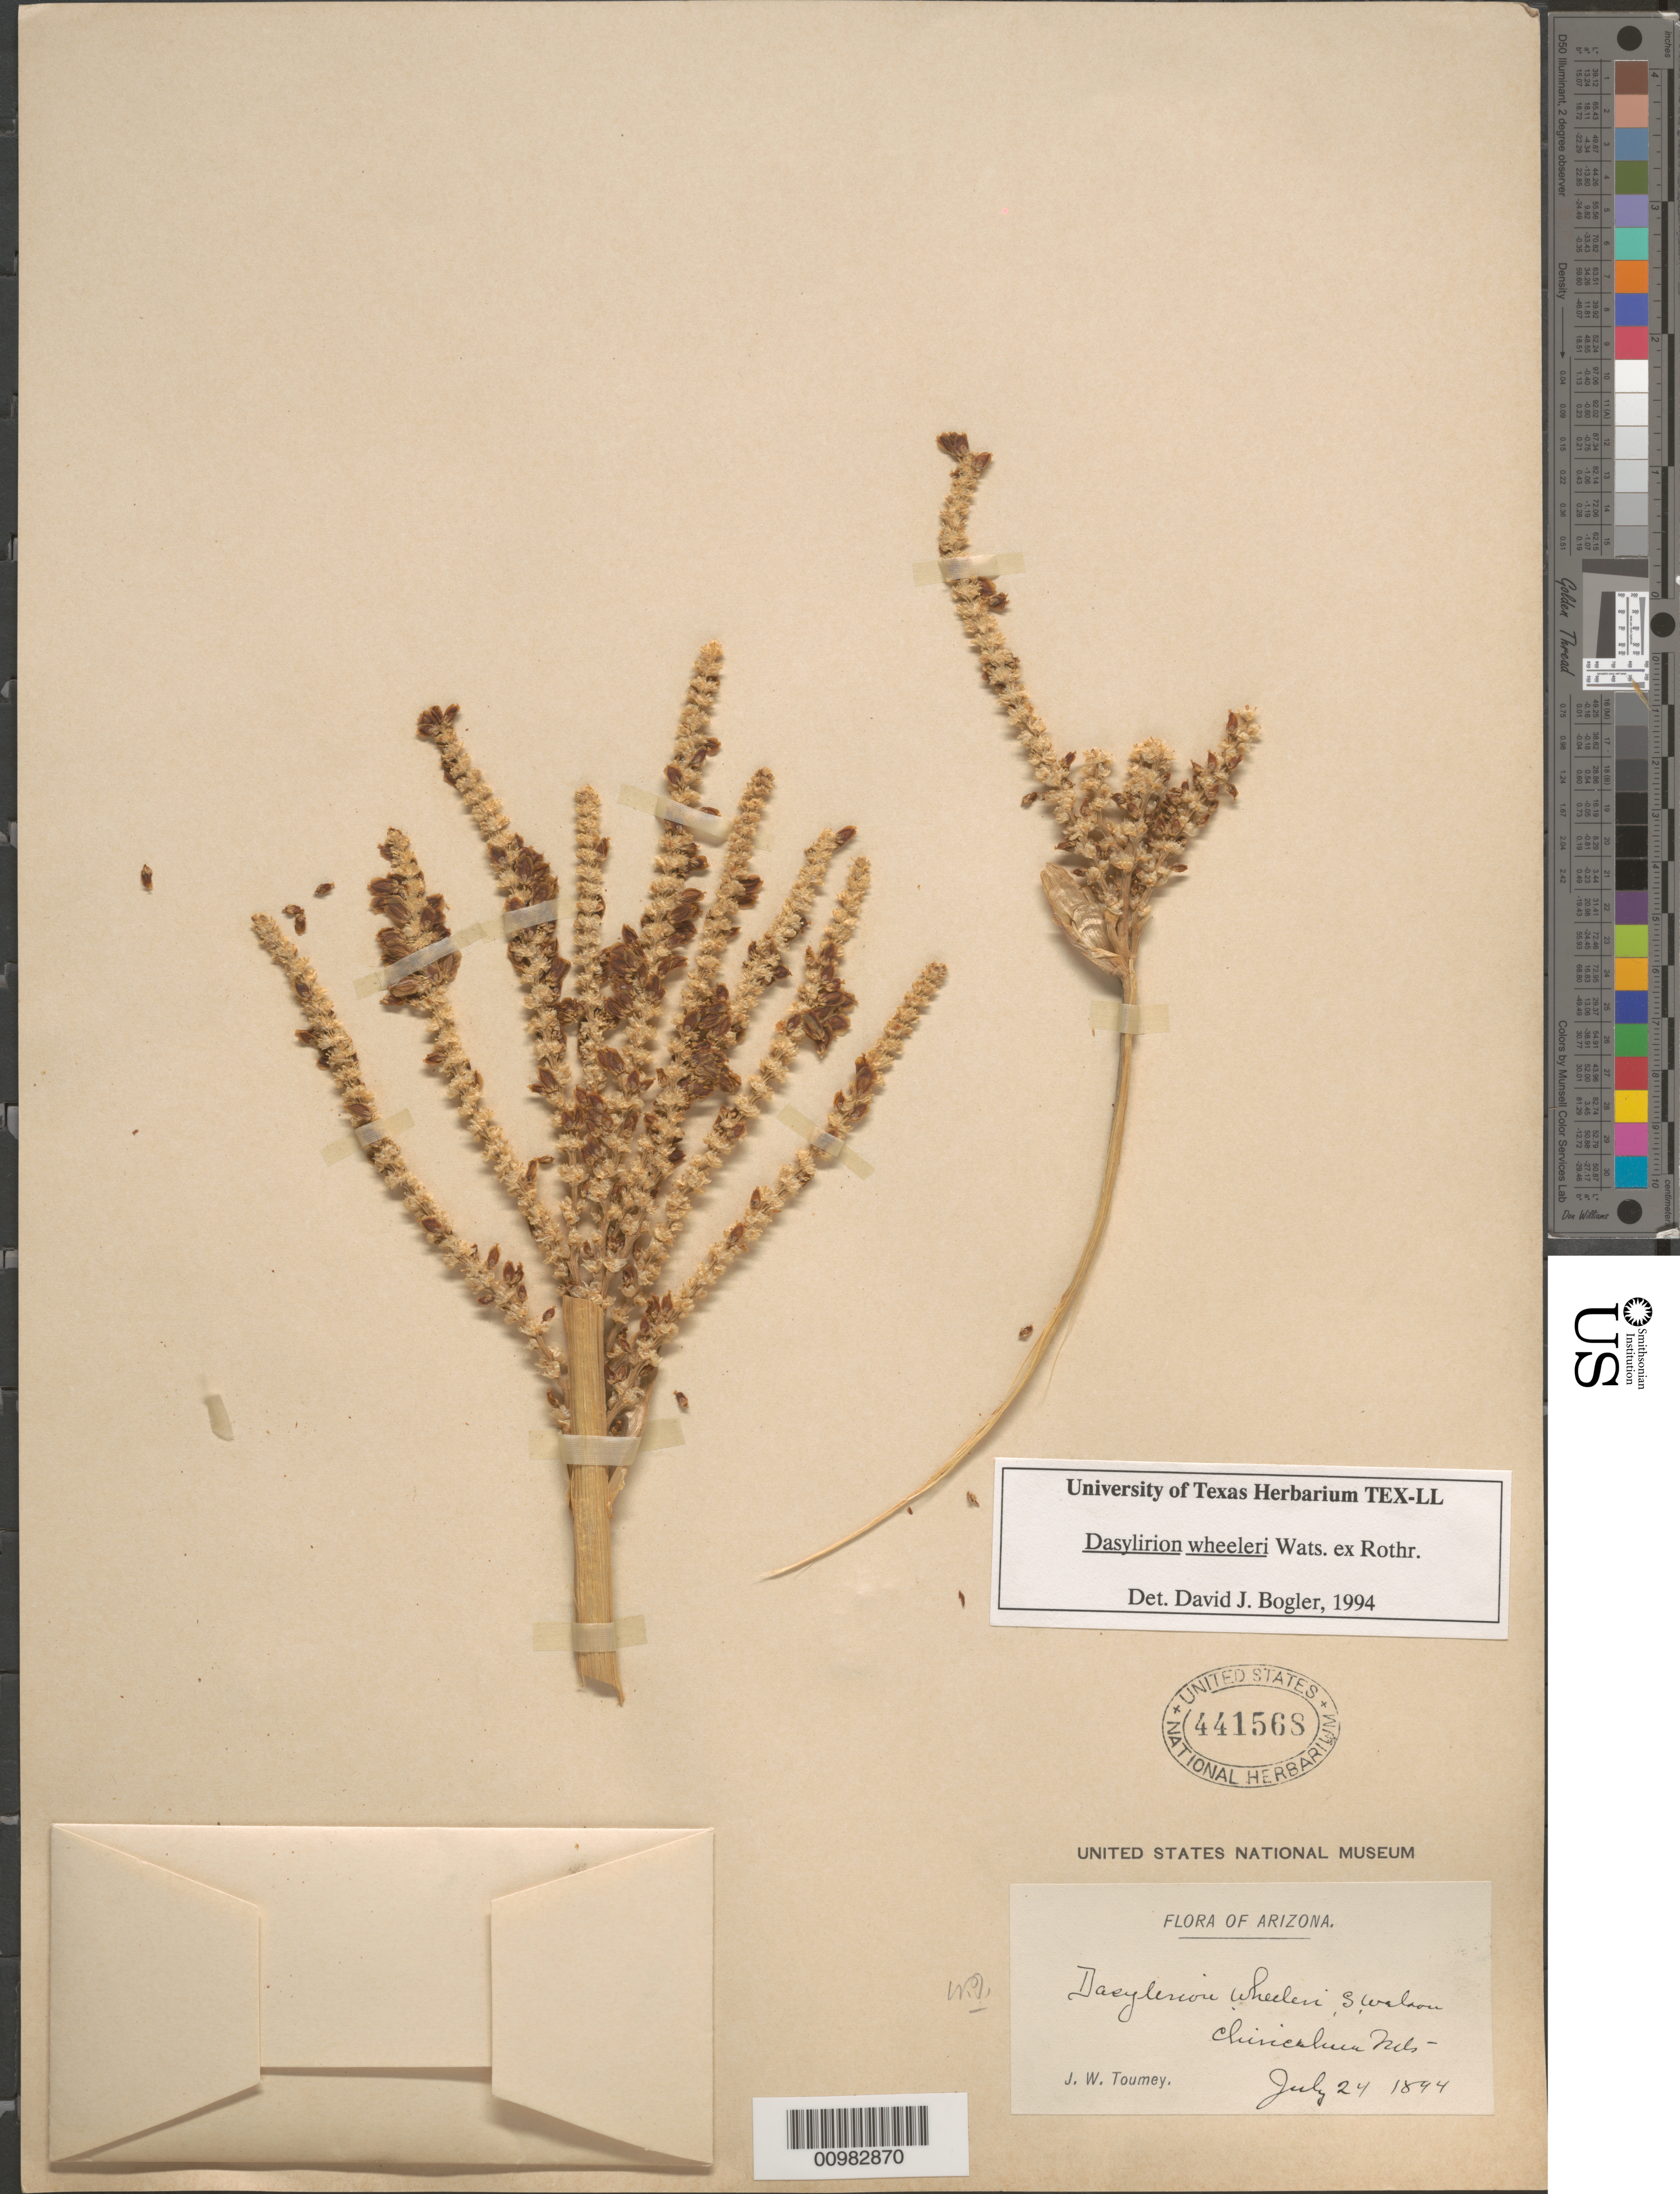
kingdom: Plantae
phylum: Tracheophyta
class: Liliopsida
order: Asparagales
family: Asparagaceae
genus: Dasylirion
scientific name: Dasylirion wheeleri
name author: S. Watson ex Rothr.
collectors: J. W. Toumey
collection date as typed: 24 Jul 1894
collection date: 1894-07-24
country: United States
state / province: Arizona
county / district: Cochise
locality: Chiricahua Mountains.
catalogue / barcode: US 441568